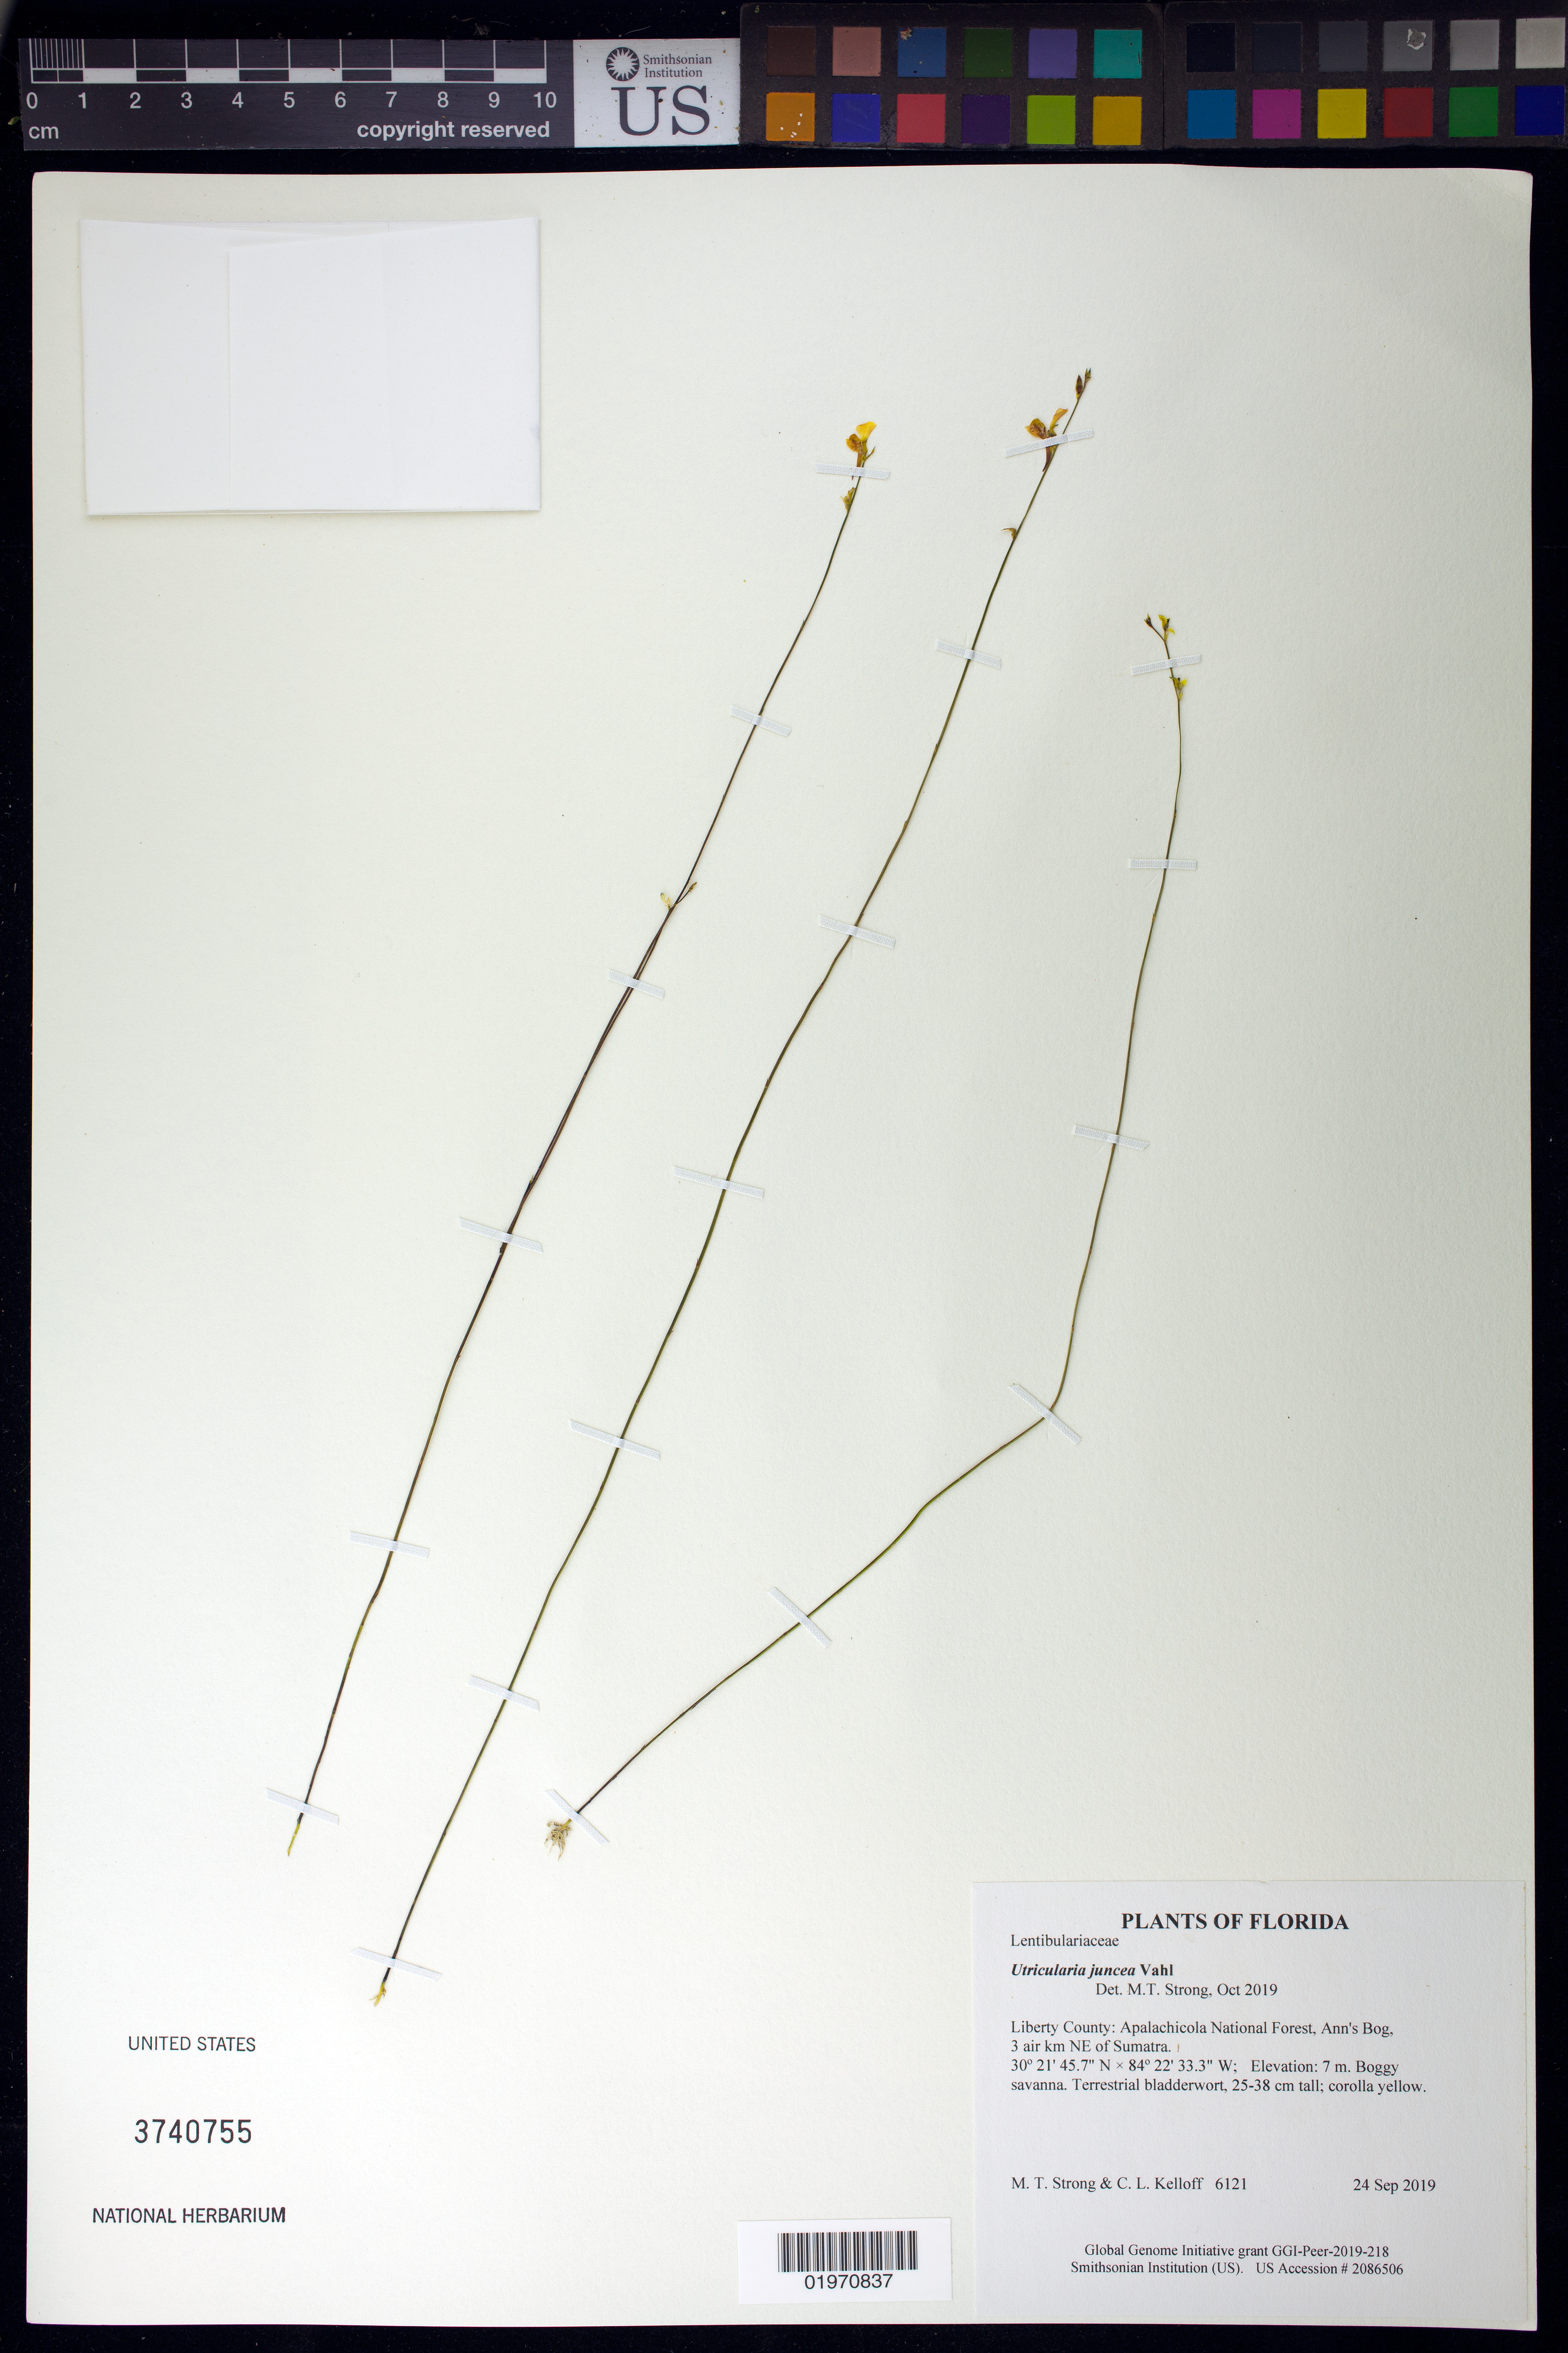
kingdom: Plantae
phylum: Tracheophyta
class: Magnoliopsida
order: Lamiales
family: Lentibulariaceae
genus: Utricularia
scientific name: Utricularia juncea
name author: Vahl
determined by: Strong, Mark T., (BOT), Smithsonian Institution - National Museum of Natural History (UNITED STATES)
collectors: M. T. Strong & C. L. Kelloff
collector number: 6121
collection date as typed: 24 Sep 2019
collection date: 2019-09-24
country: United States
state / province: Florida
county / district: Liberty County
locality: Apalachicola National Forest, Ann's Bog, 3 air km NE of Sumatra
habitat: Boggy savanna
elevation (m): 7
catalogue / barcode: US 3740755